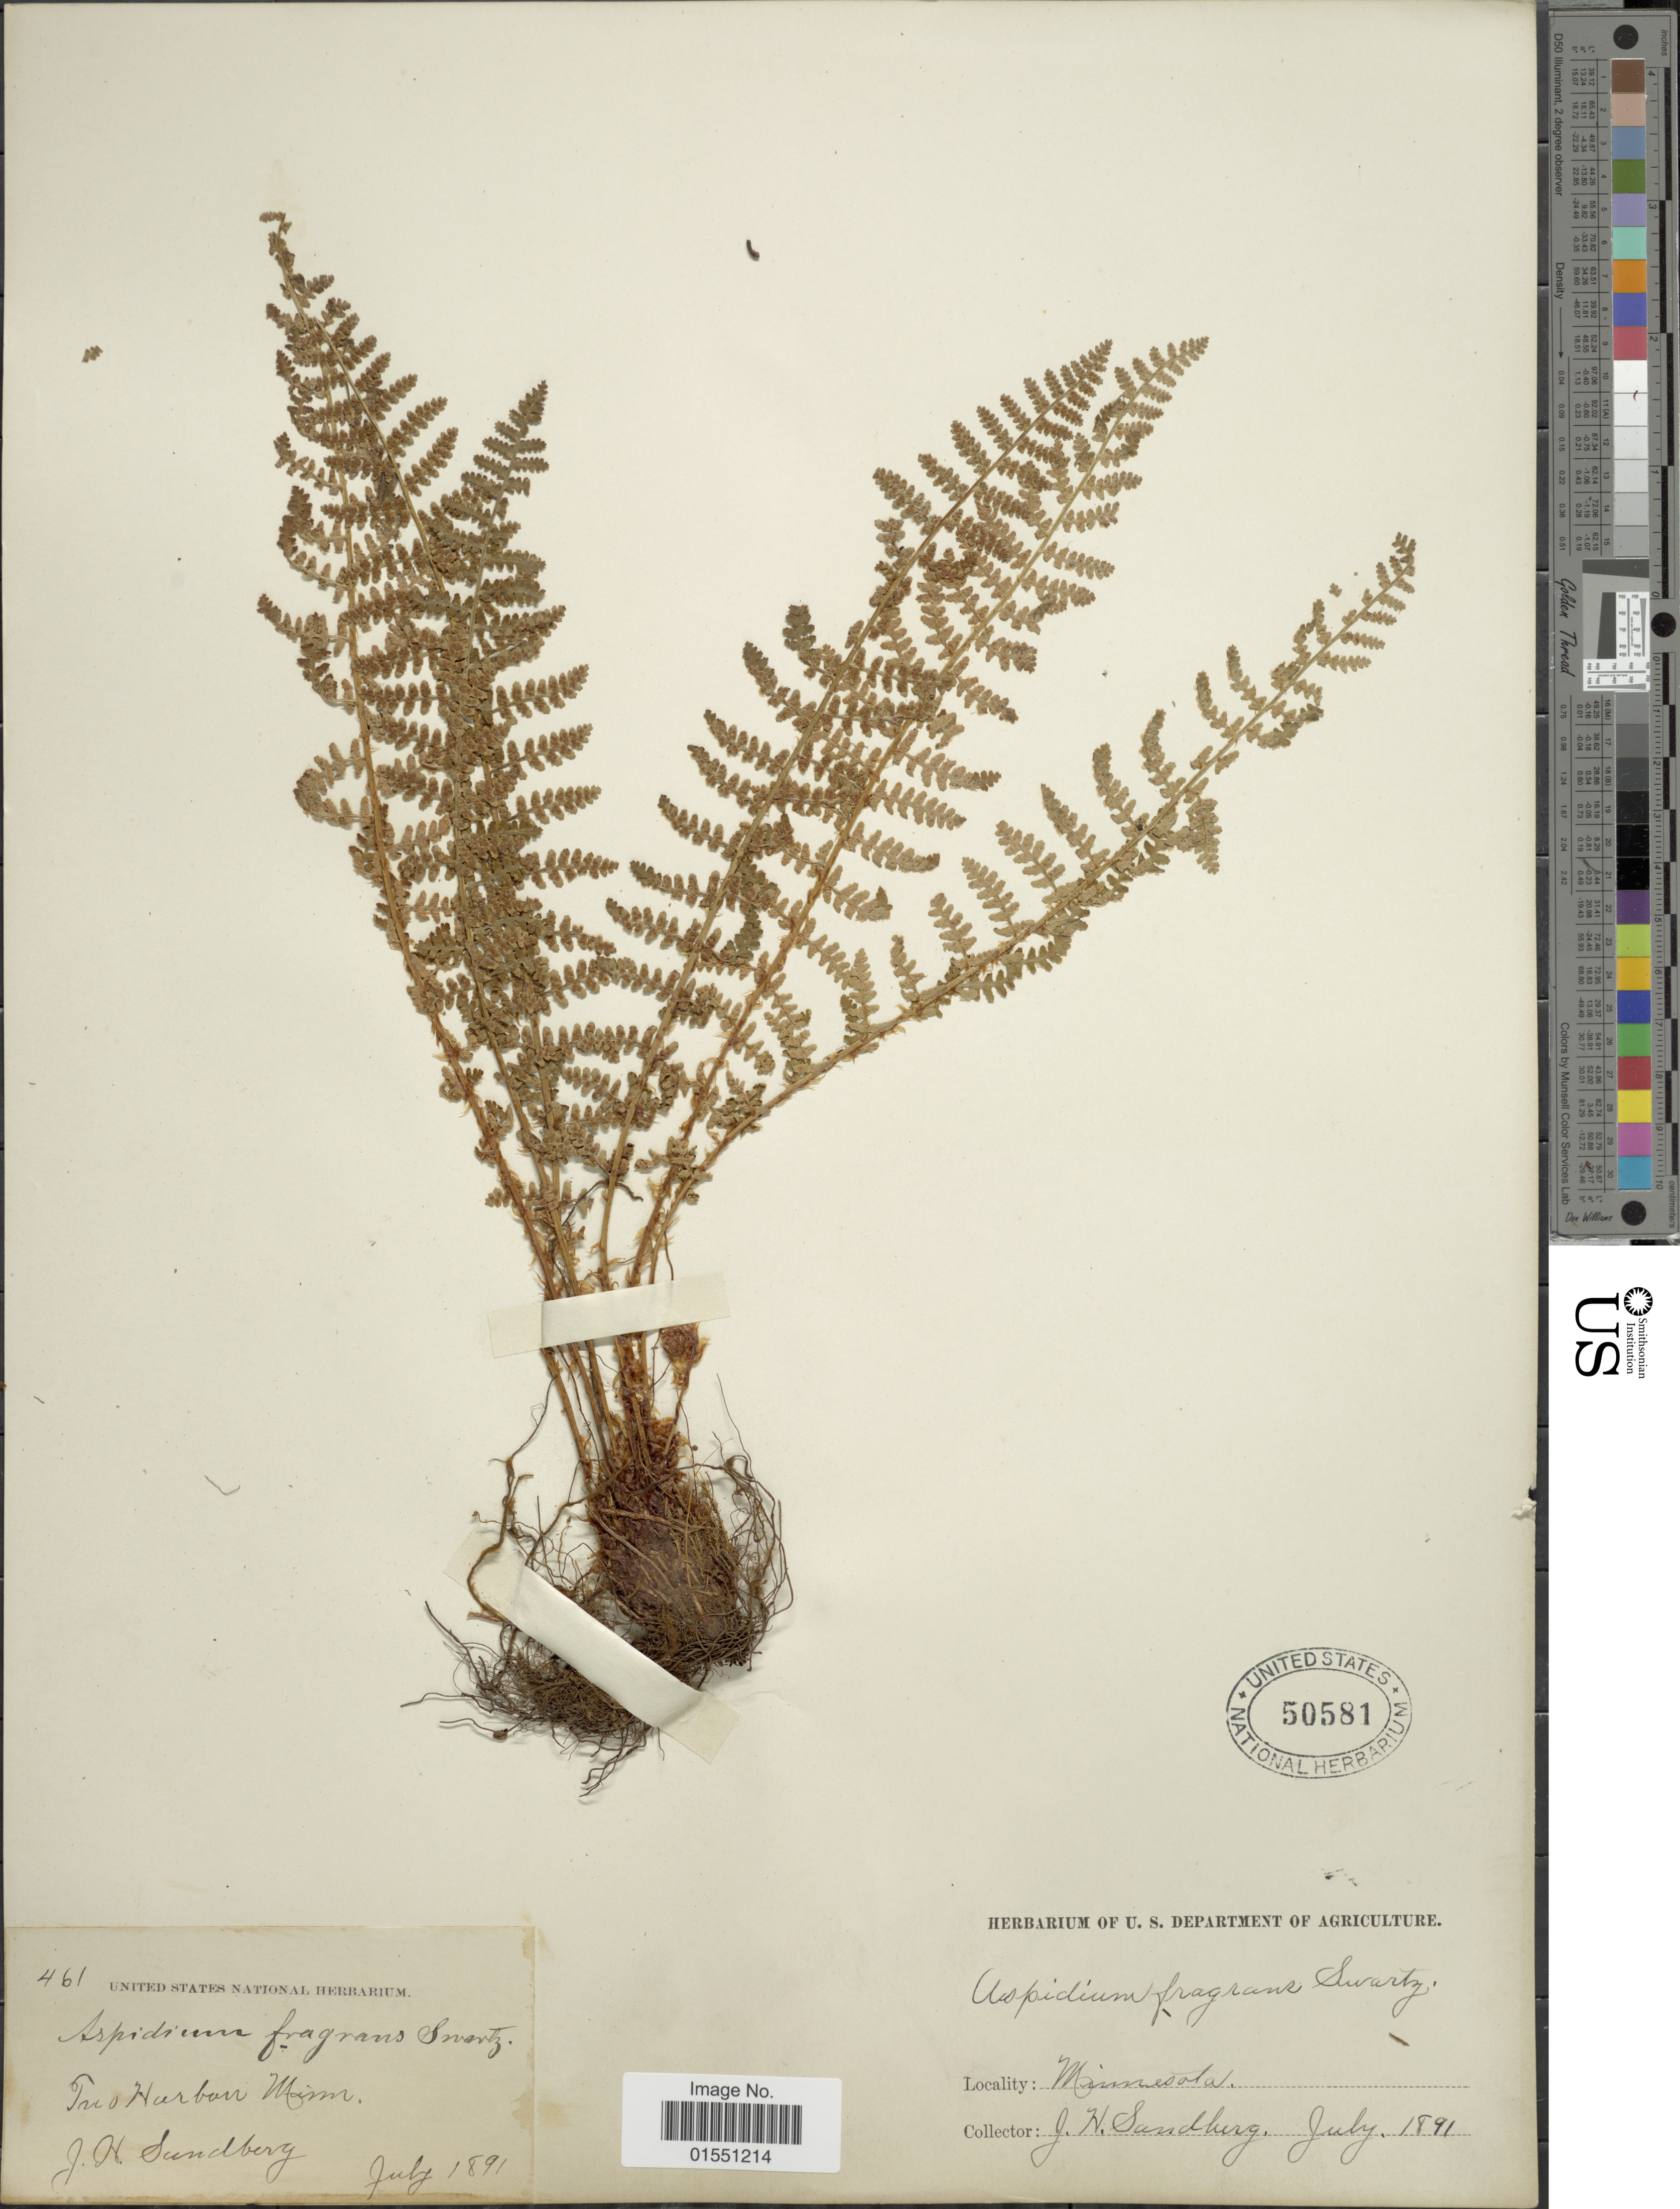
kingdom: Plantae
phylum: Tracheophyta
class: Polypodiopsida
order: Polypodiales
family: Dryopteridaceae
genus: Dryopteris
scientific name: Dryopteris fragrans var. hookeriana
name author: A. Prince ex Weath.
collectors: J. Sandburg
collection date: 1891-07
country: United States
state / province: Minnesota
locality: Two Harbors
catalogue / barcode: US 50581